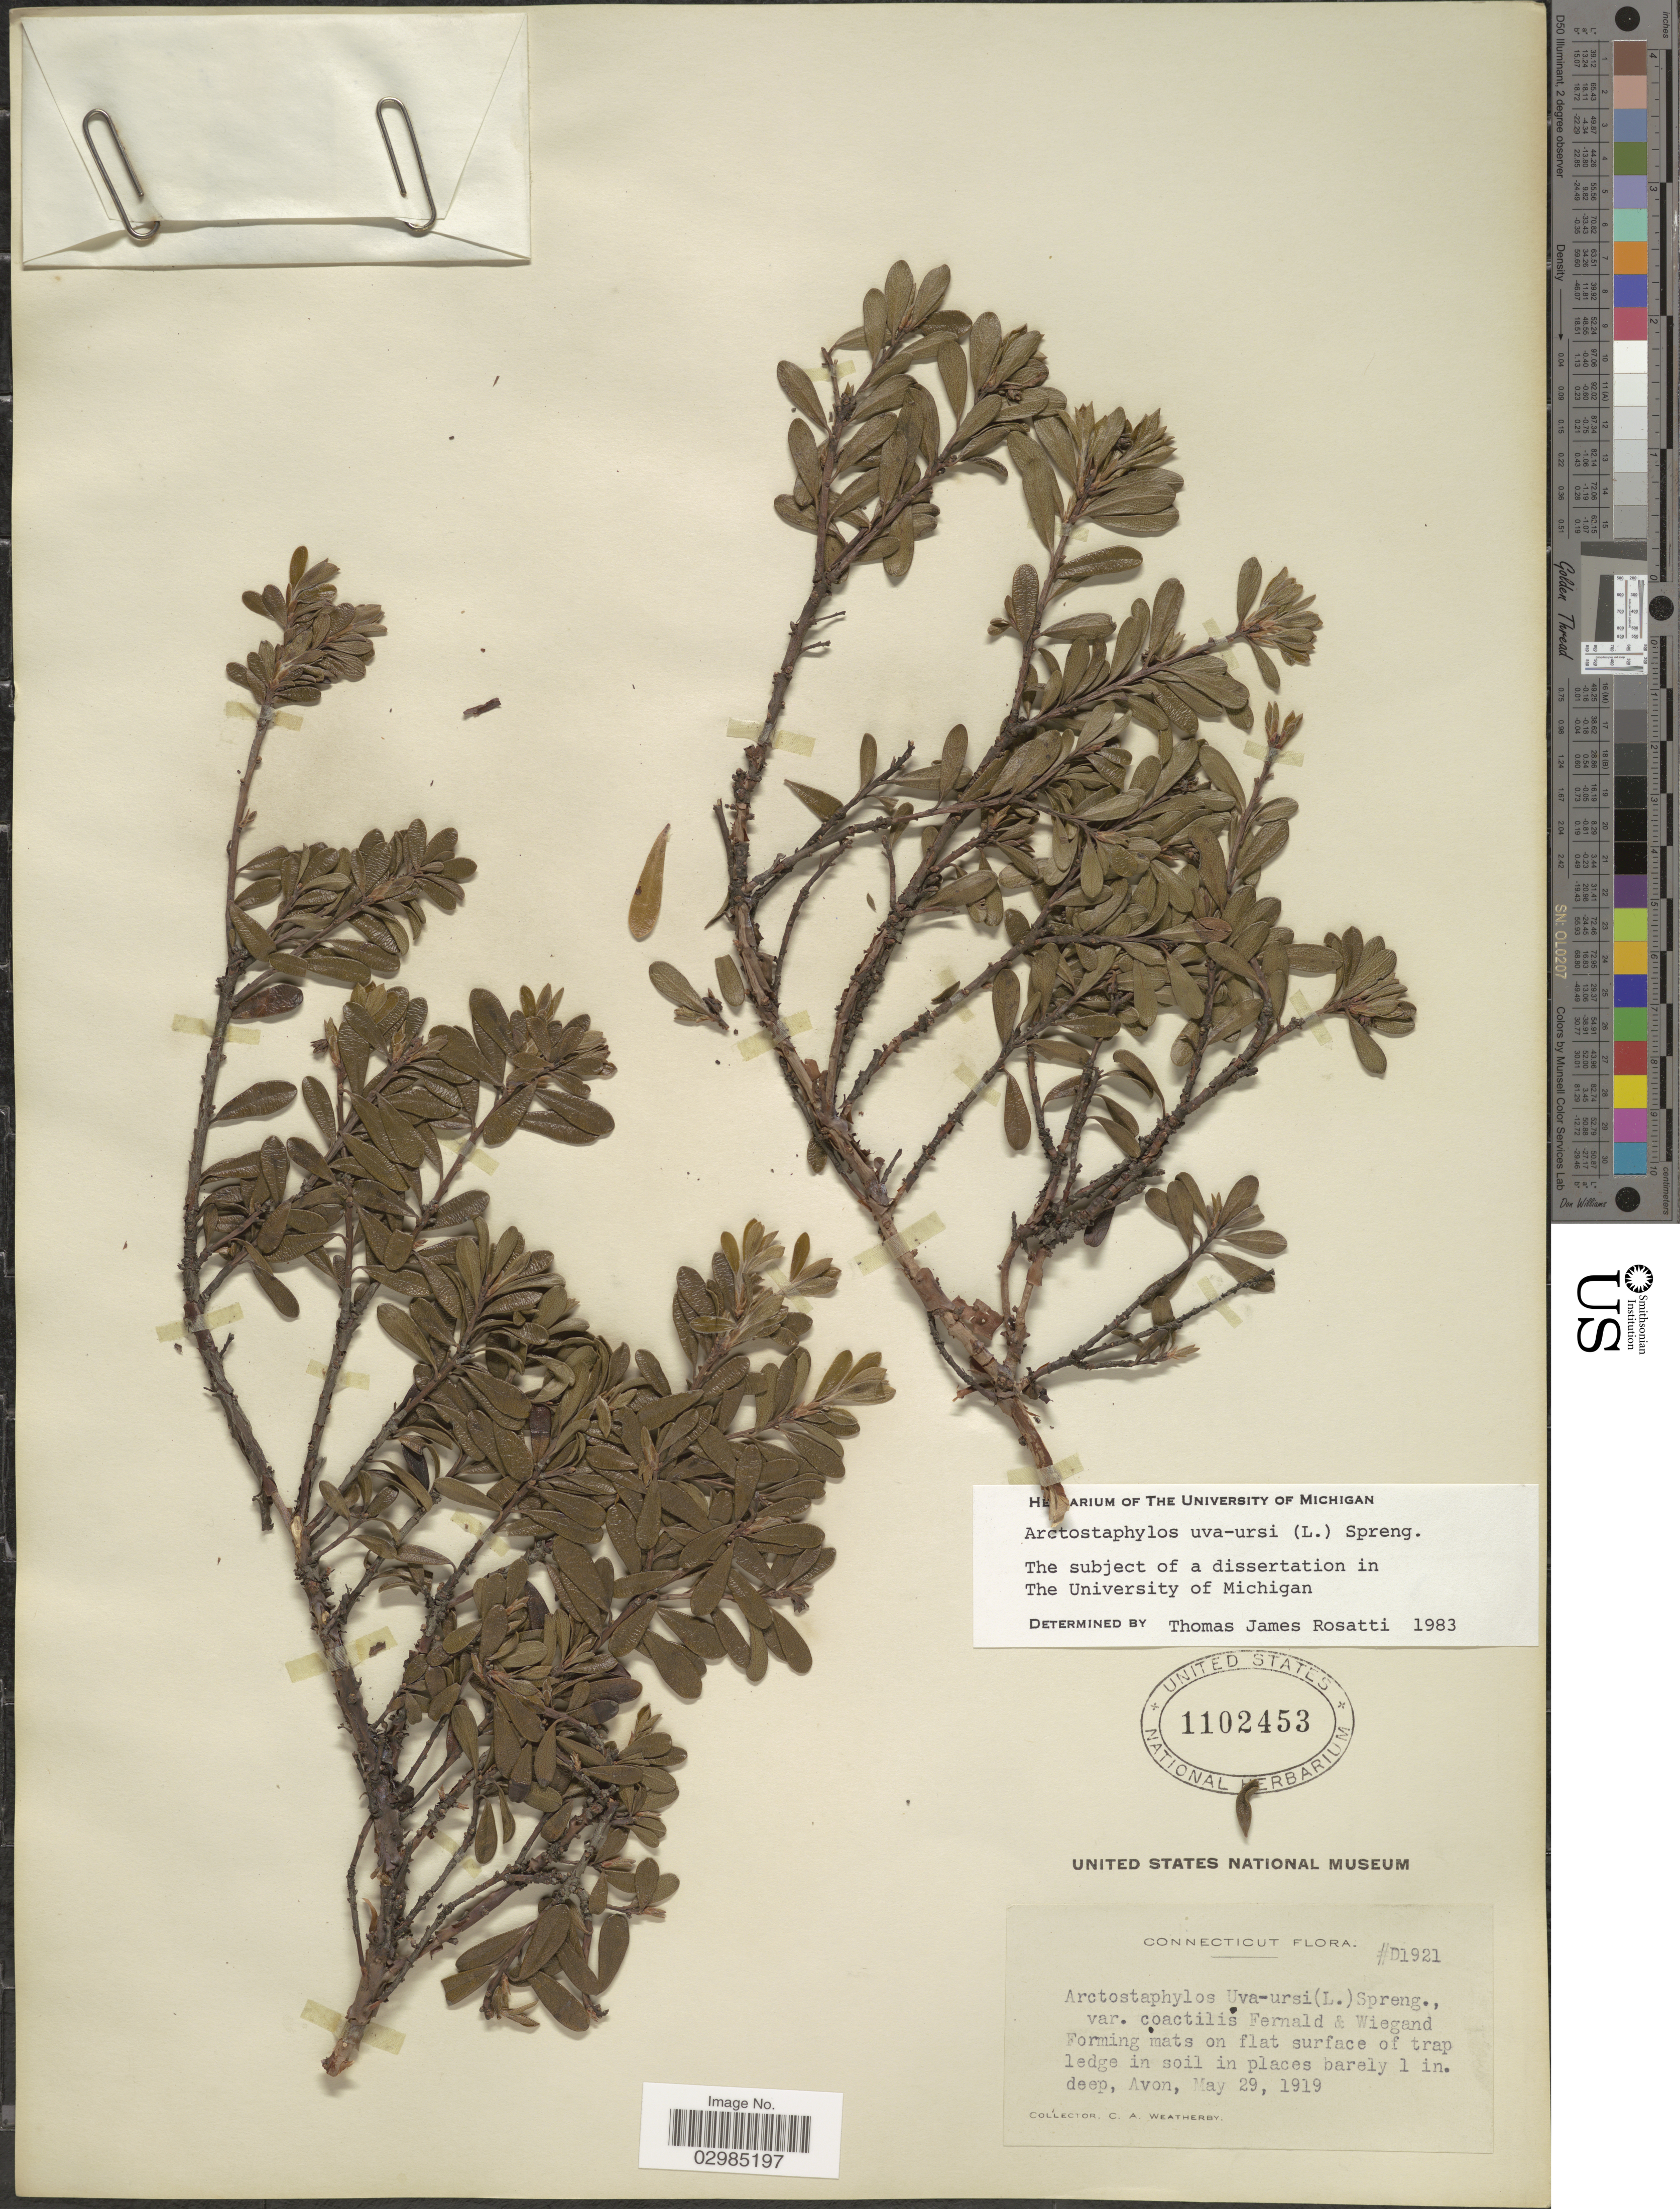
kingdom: Plantae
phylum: Tracheophyta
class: Magnoliopsida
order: Ericales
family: Ericaceae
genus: Arctostaphylos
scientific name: Arctostaphylos uva-ursi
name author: (L.) Spreng.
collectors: C. A. Weatherby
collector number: D1921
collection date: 1919-05-29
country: United States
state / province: Connecticut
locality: Avon.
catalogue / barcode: US 1102453